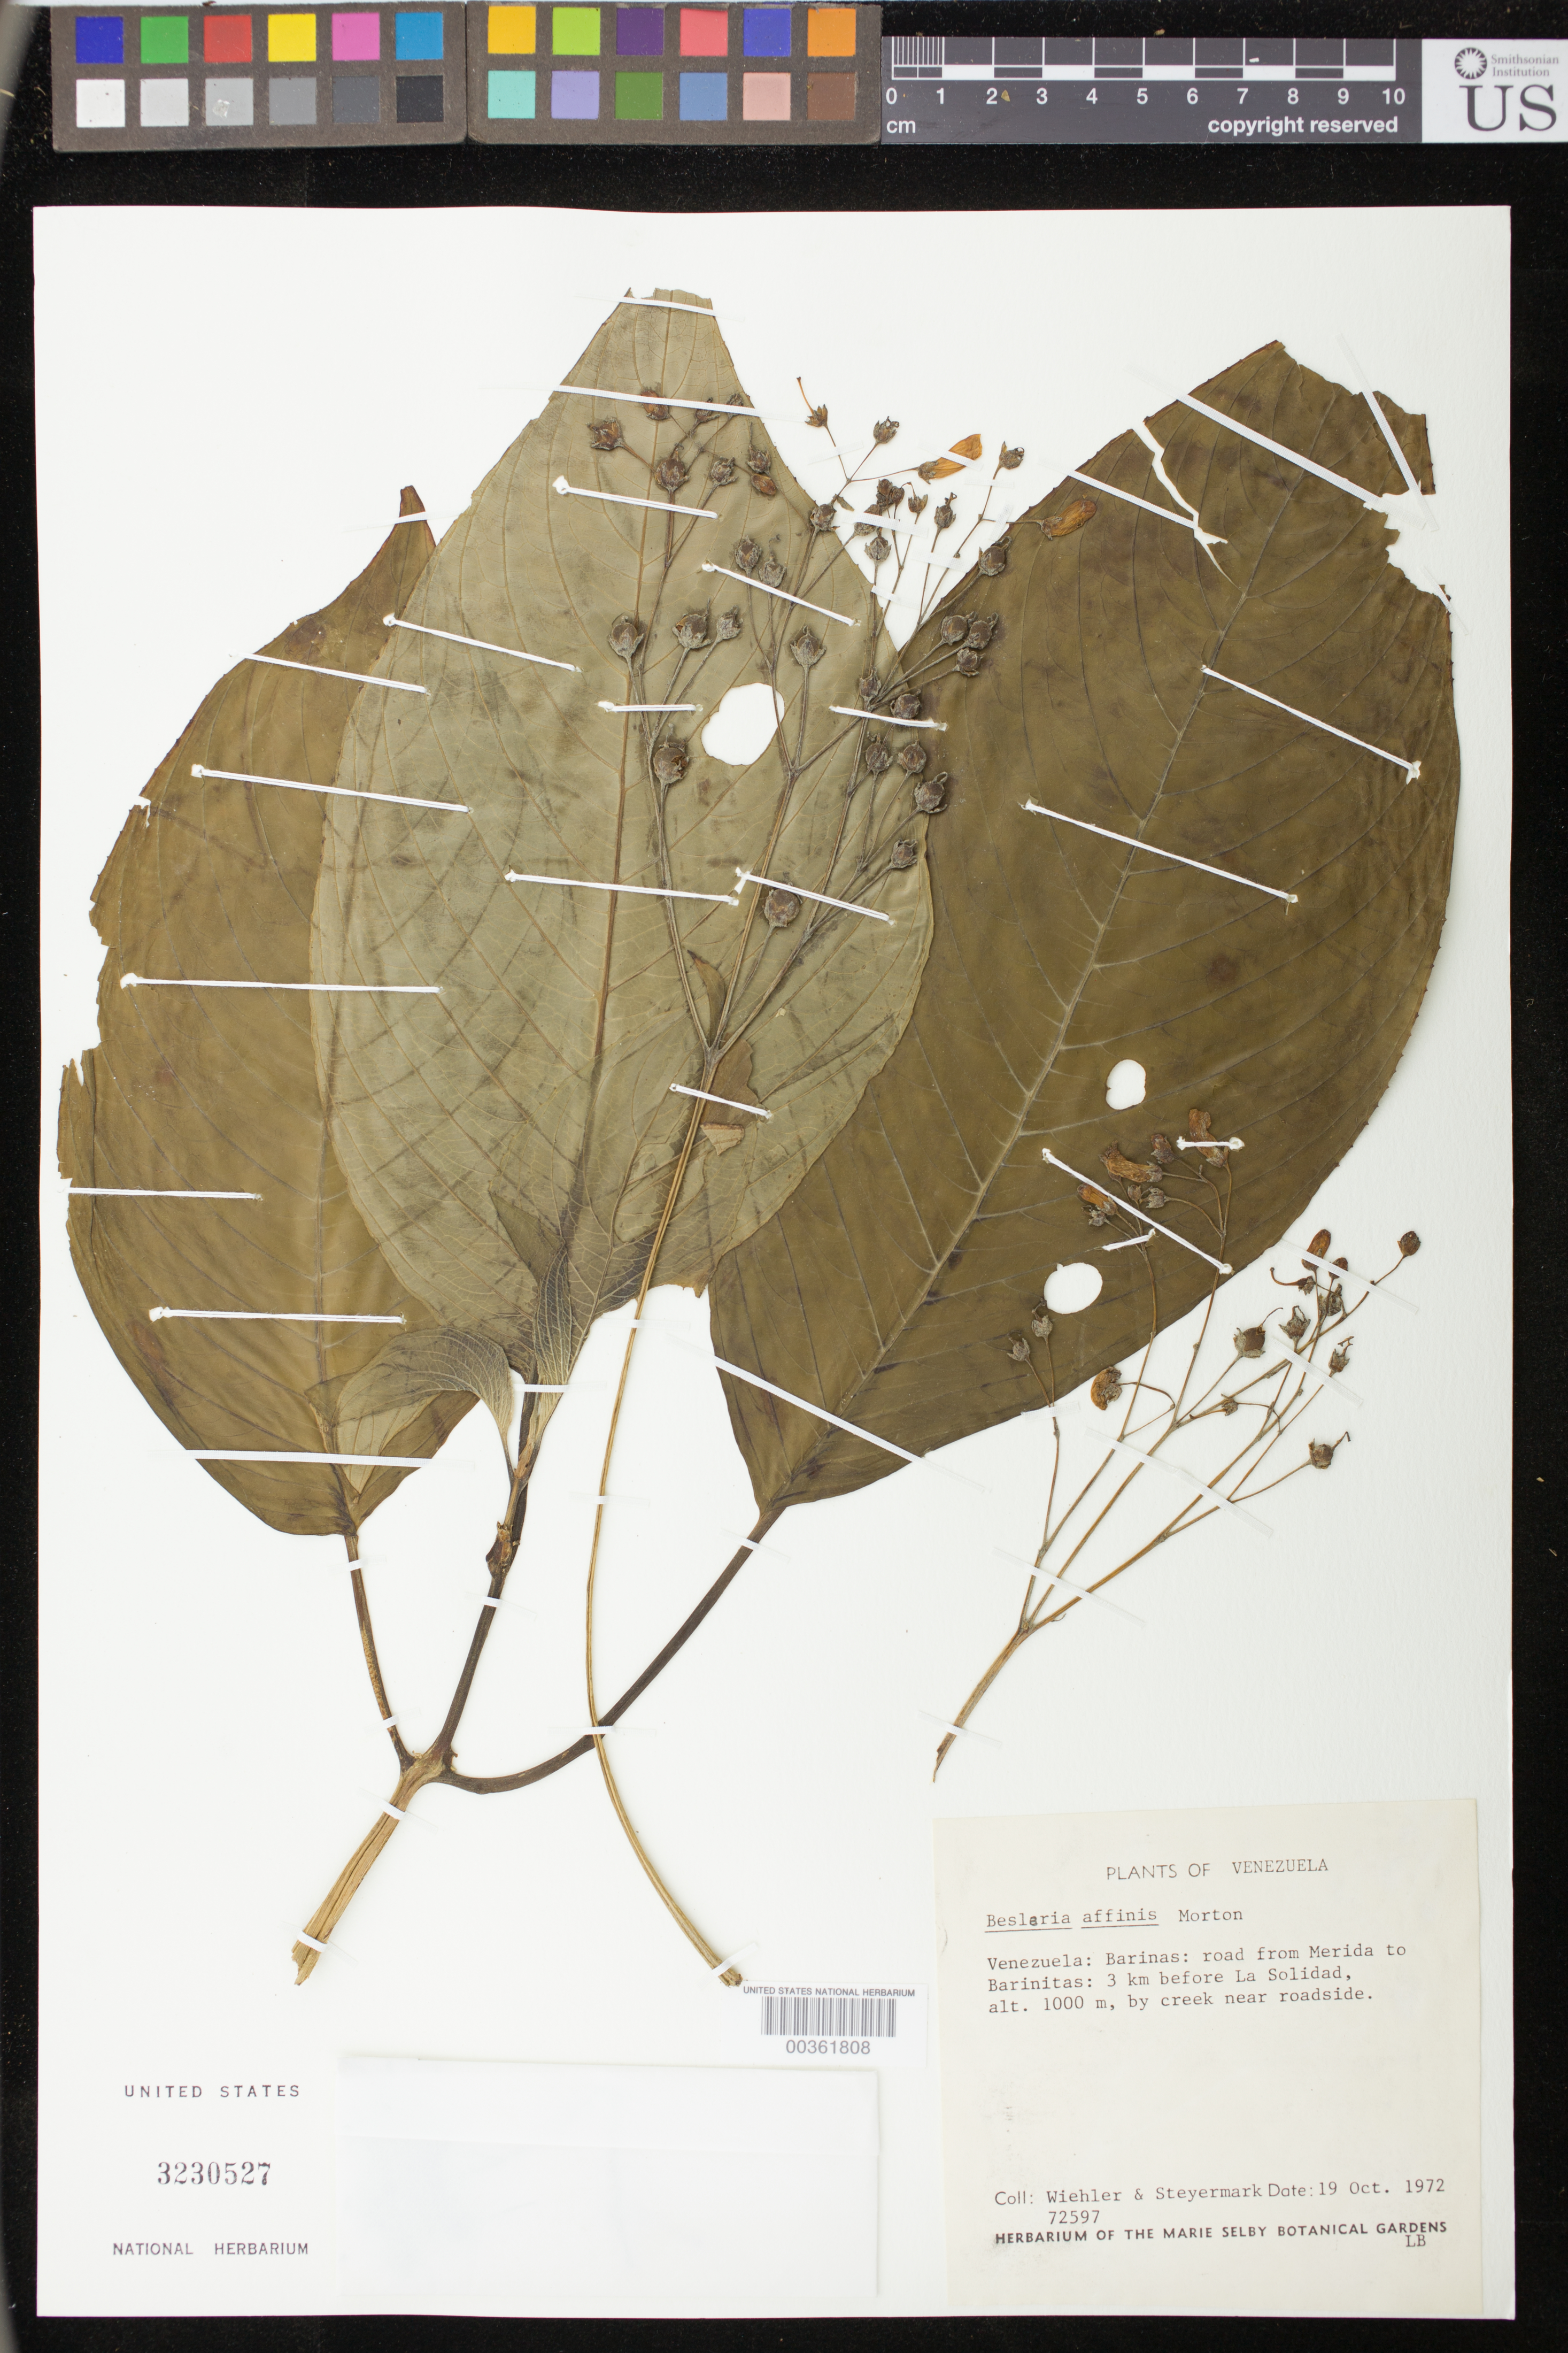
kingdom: Plantae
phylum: Tracheophyta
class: Magnoliopsida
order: Lamiales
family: Gesneriaceae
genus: Besleria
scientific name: Besleria affinis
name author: C.V. Morton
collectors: H. J. Wiehler & J. Steyermark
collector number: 72597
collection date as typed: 19 Oct 1972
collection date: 1972-10-19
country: Venezuela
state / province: Barinas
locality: Road from Merida to Barinitas: 3 km before La Solidad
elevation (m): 1000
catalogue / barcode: US 3230527